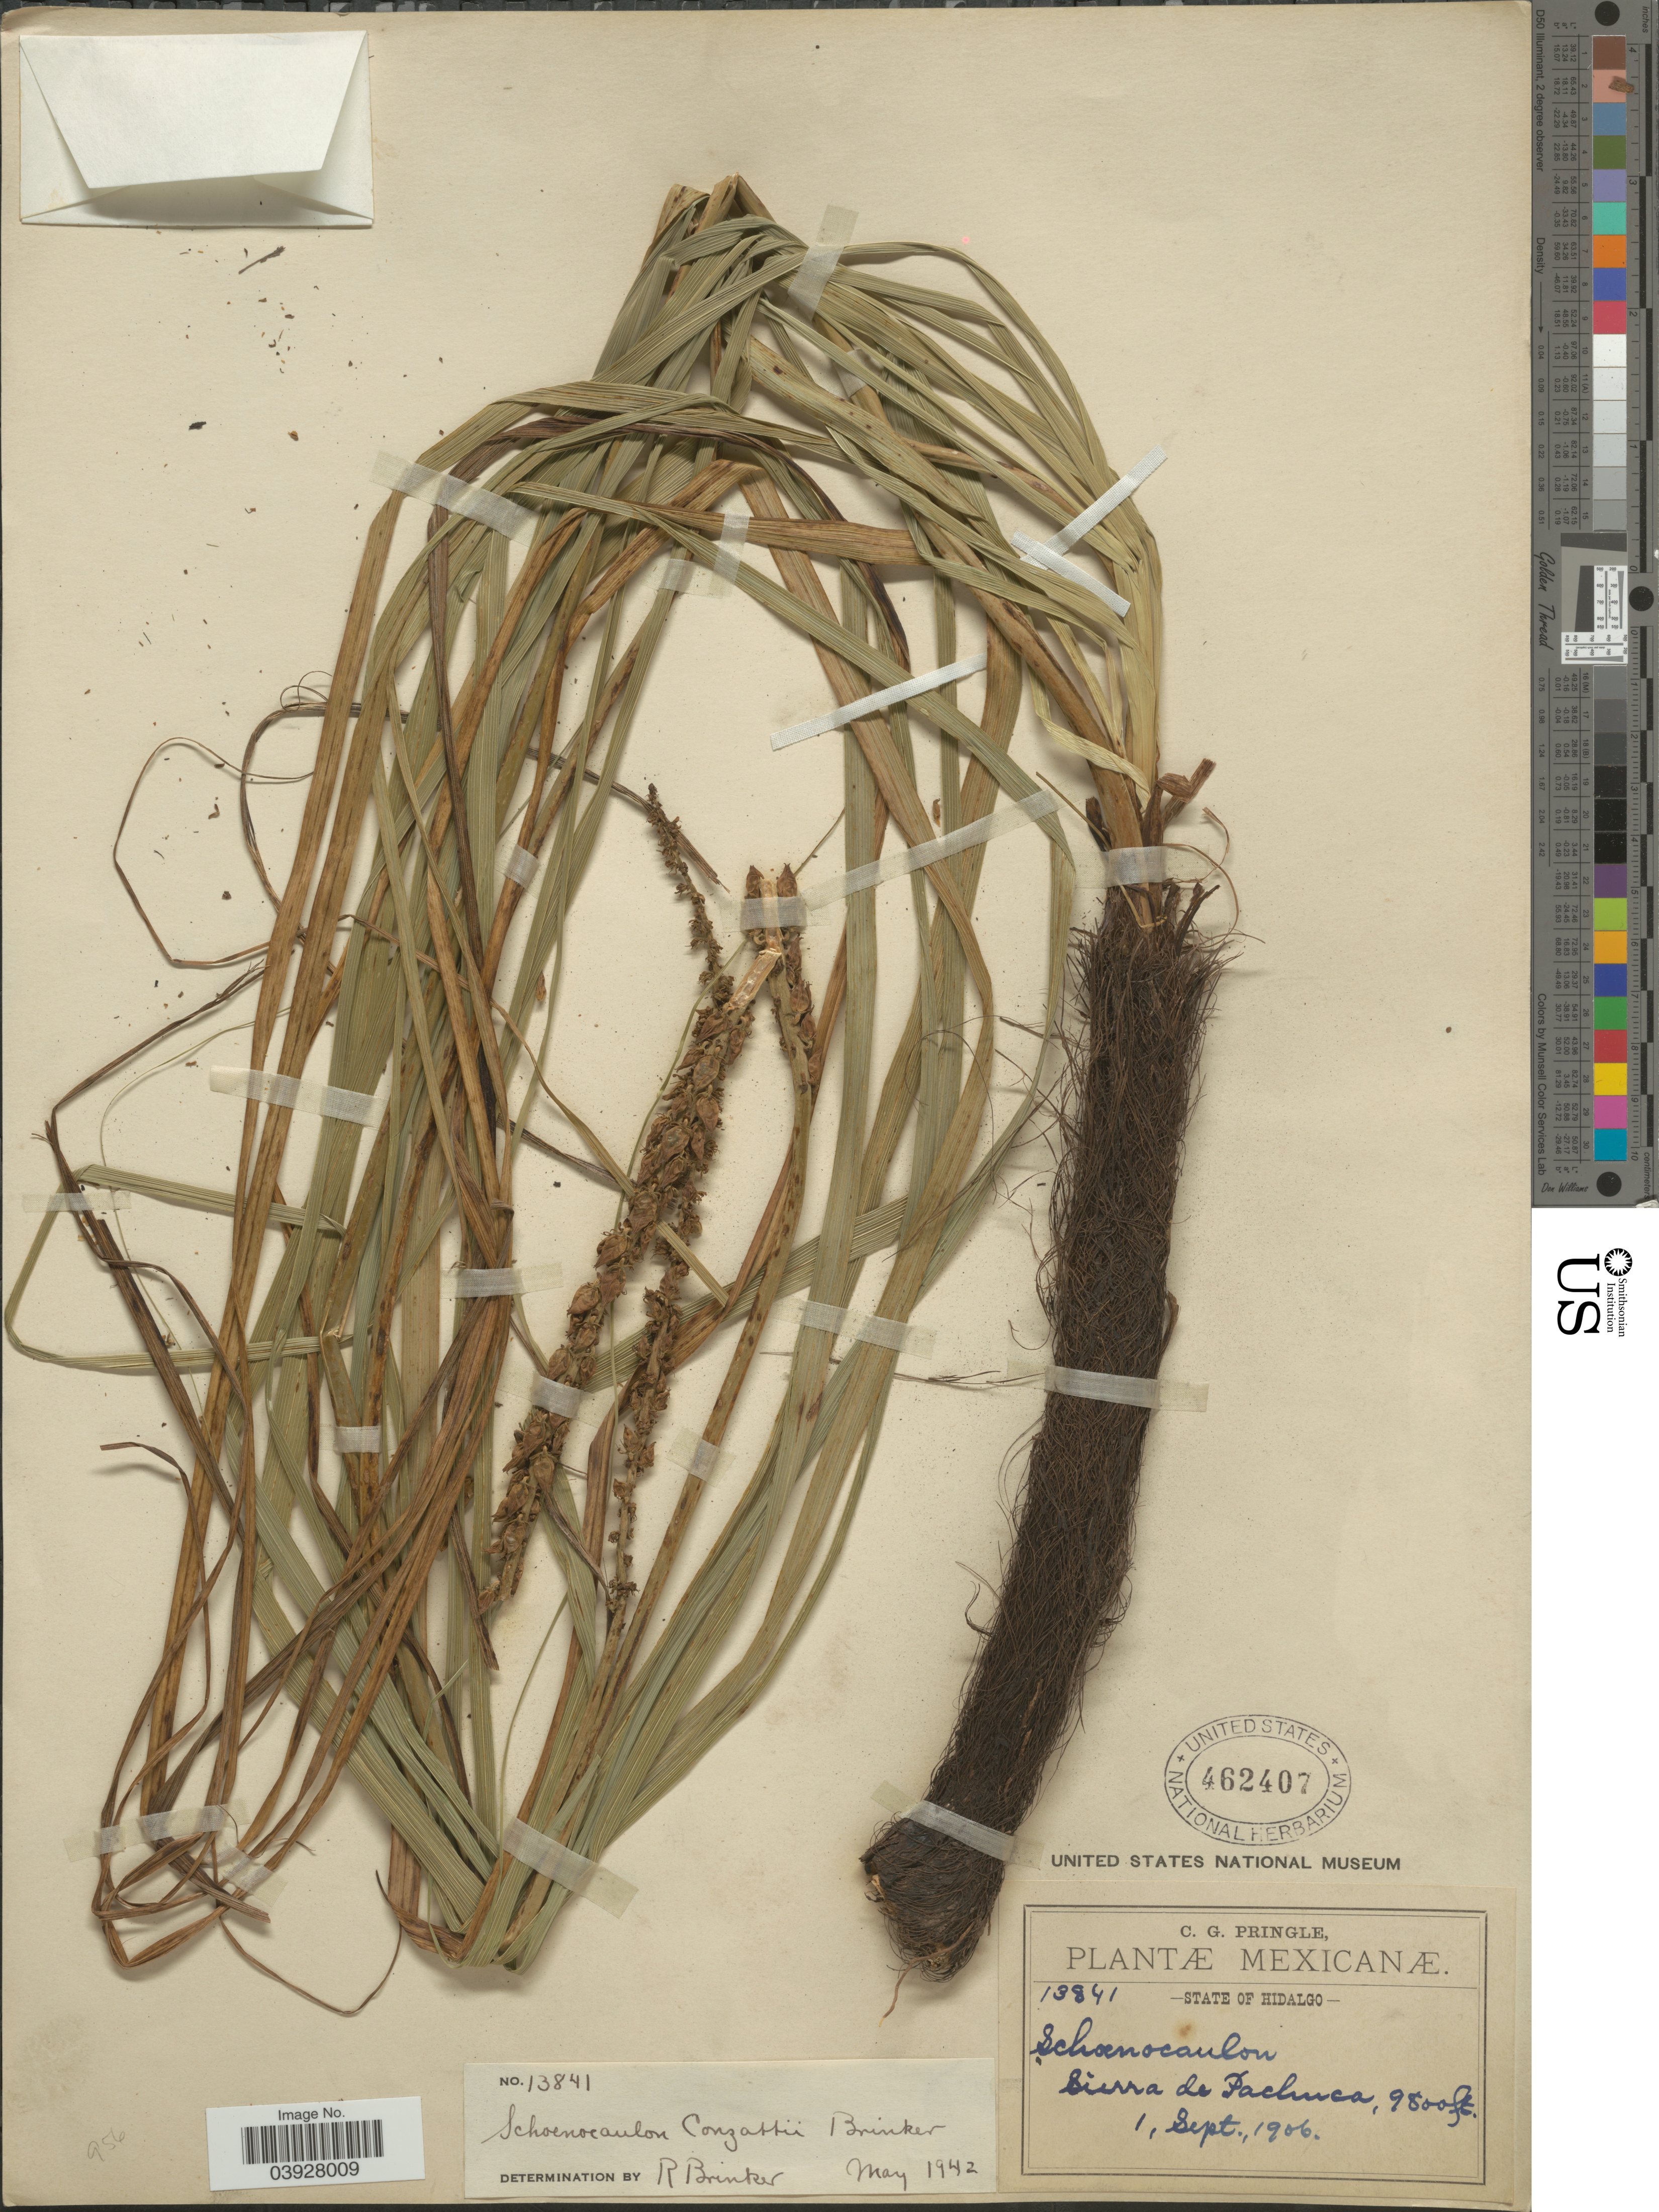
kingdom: Plantae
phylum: Tracheophyta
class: Liliopsida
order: Liliales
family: Melanthiaceae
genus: Schoenocaulon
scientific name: Schoenocaulon conzattii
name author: Brinker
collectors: C. G. Pringle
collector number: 13841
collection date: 1906-09-01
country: Mexico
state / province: Hidalgo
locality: Sierra de Pachuca.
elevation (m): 2987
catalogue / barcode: US 462407